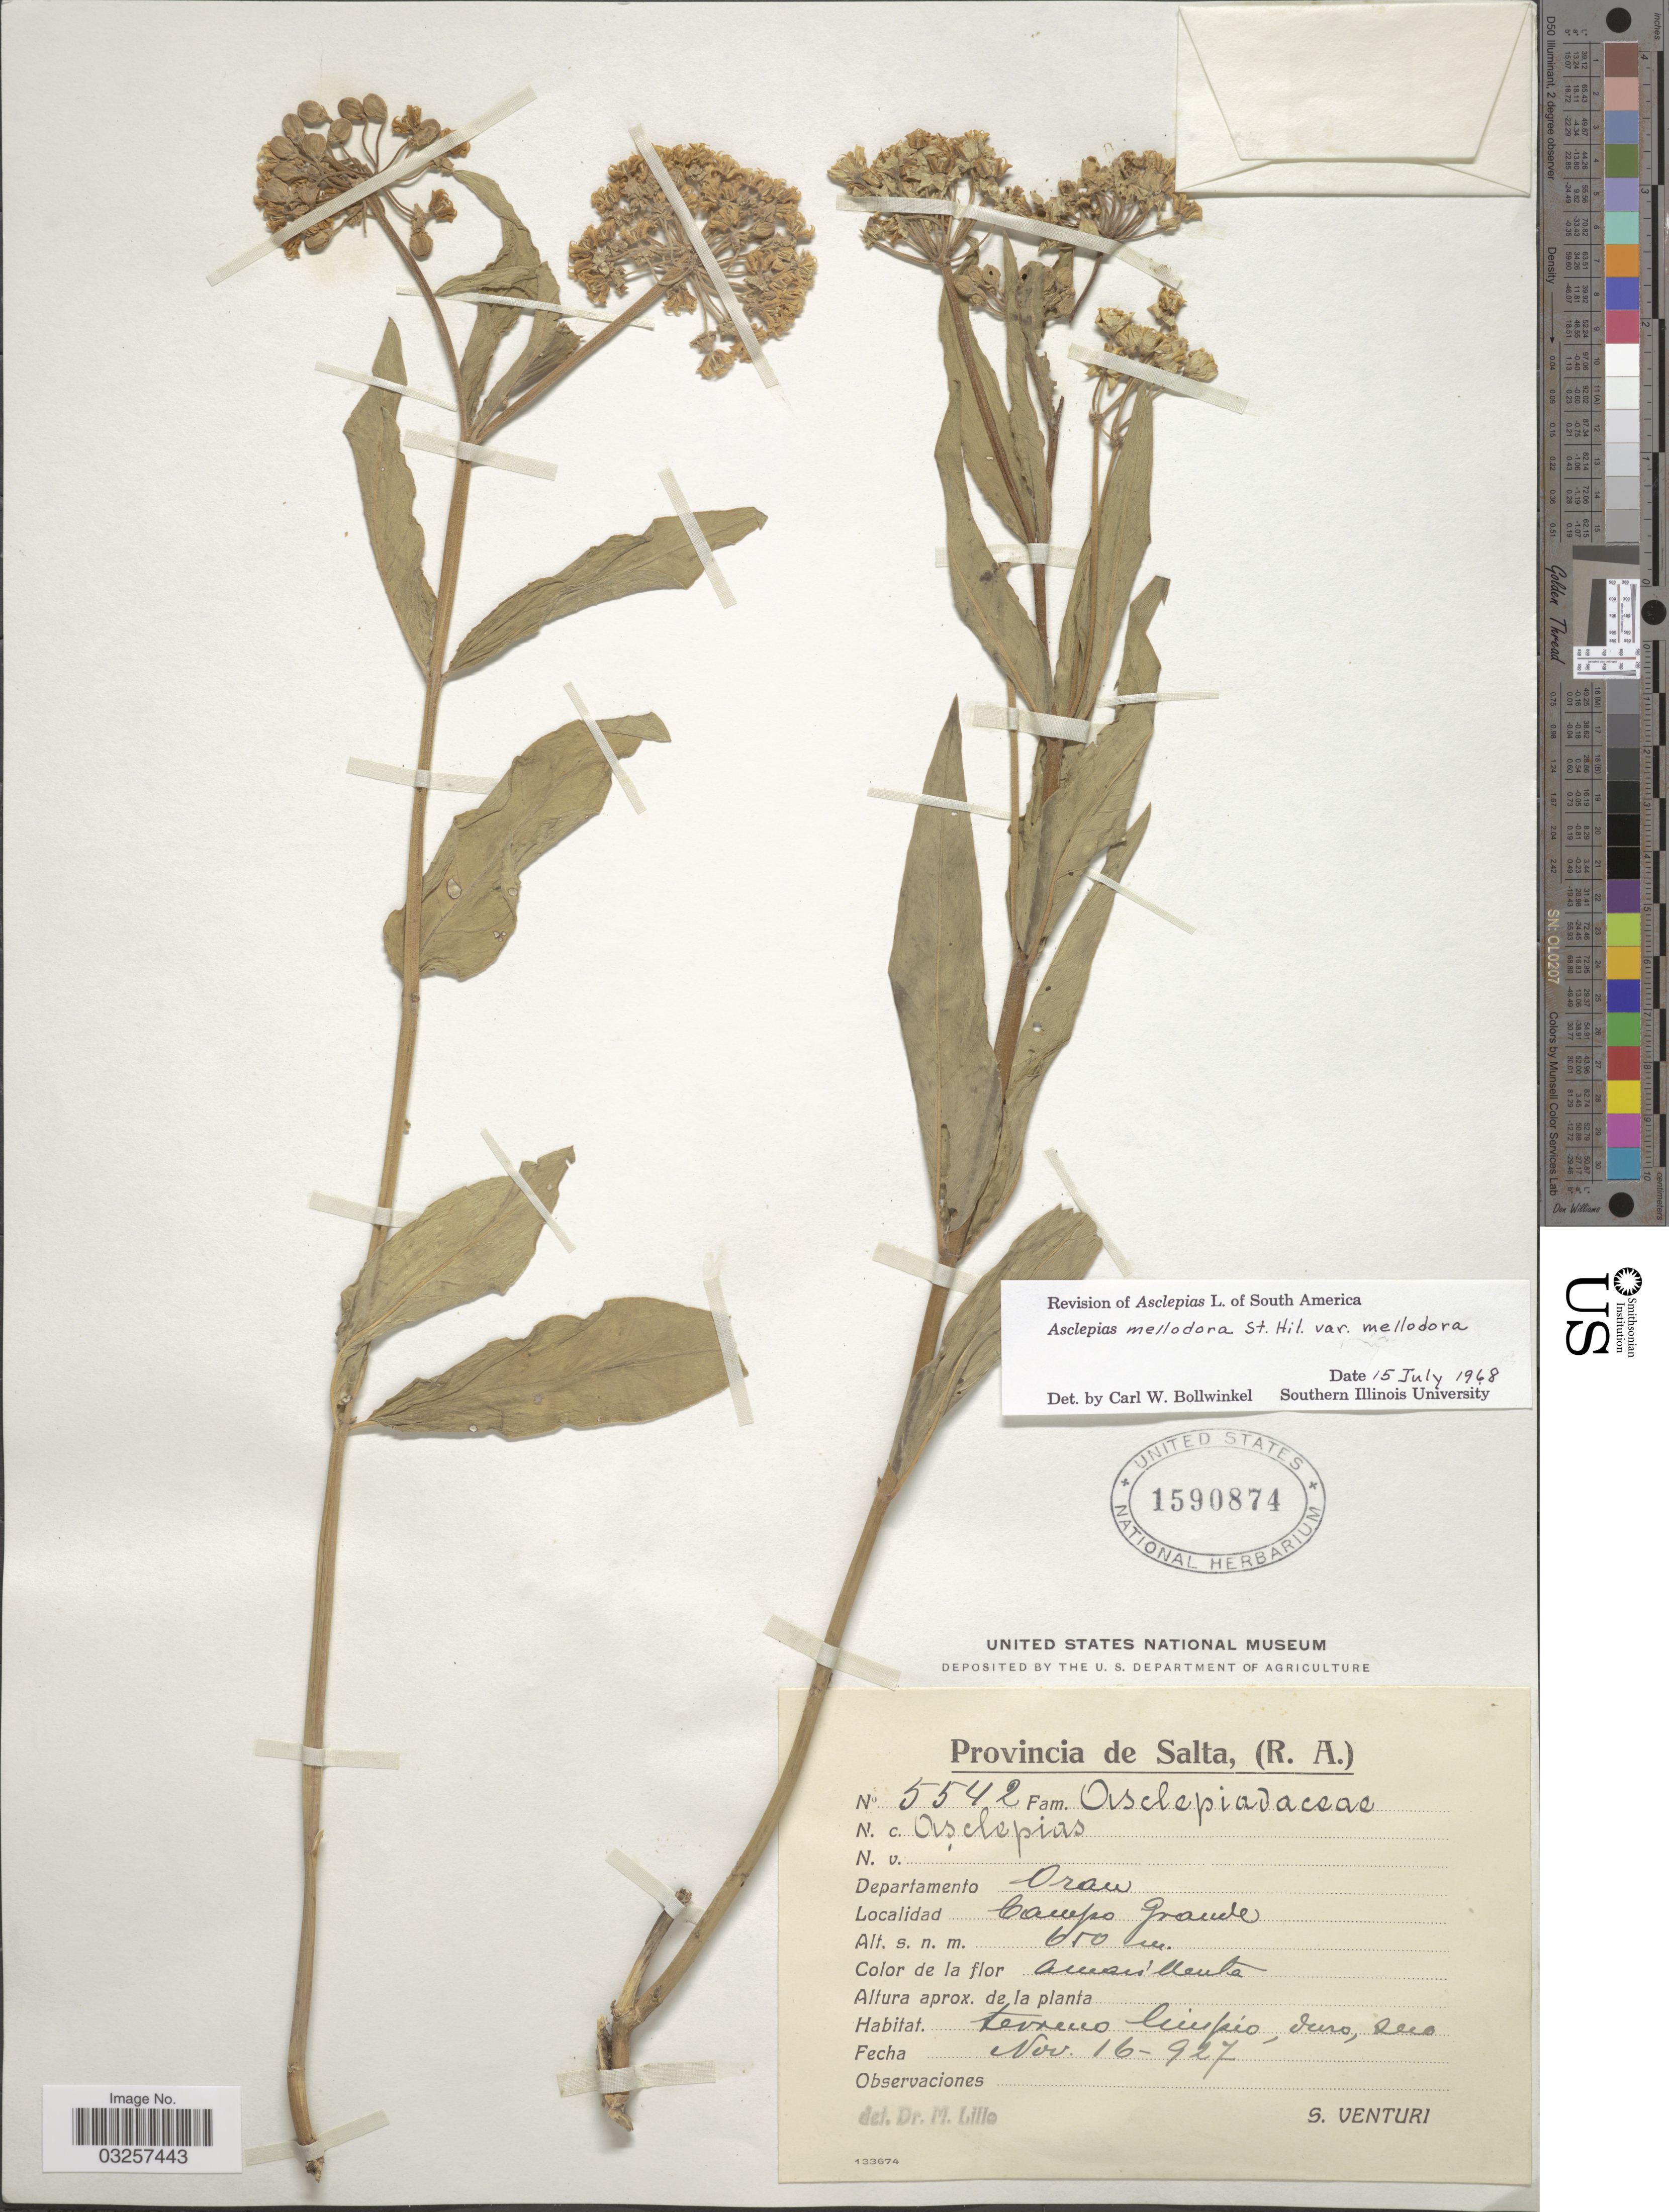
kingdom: Plantae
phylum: Tracheophyta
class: Magnoliopsida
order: Gentianales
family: Apocynaceae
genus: Asclepias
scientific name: Asclepias mellodora var. mellodora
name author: A. St.-Hil.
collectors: S. Venturi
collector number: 5542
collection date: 1927-11-16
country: Argentina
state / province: Salta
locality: Provincia de Salta. Departamento Oran. Campo Grande.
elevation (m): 650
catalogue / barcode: US 1590874